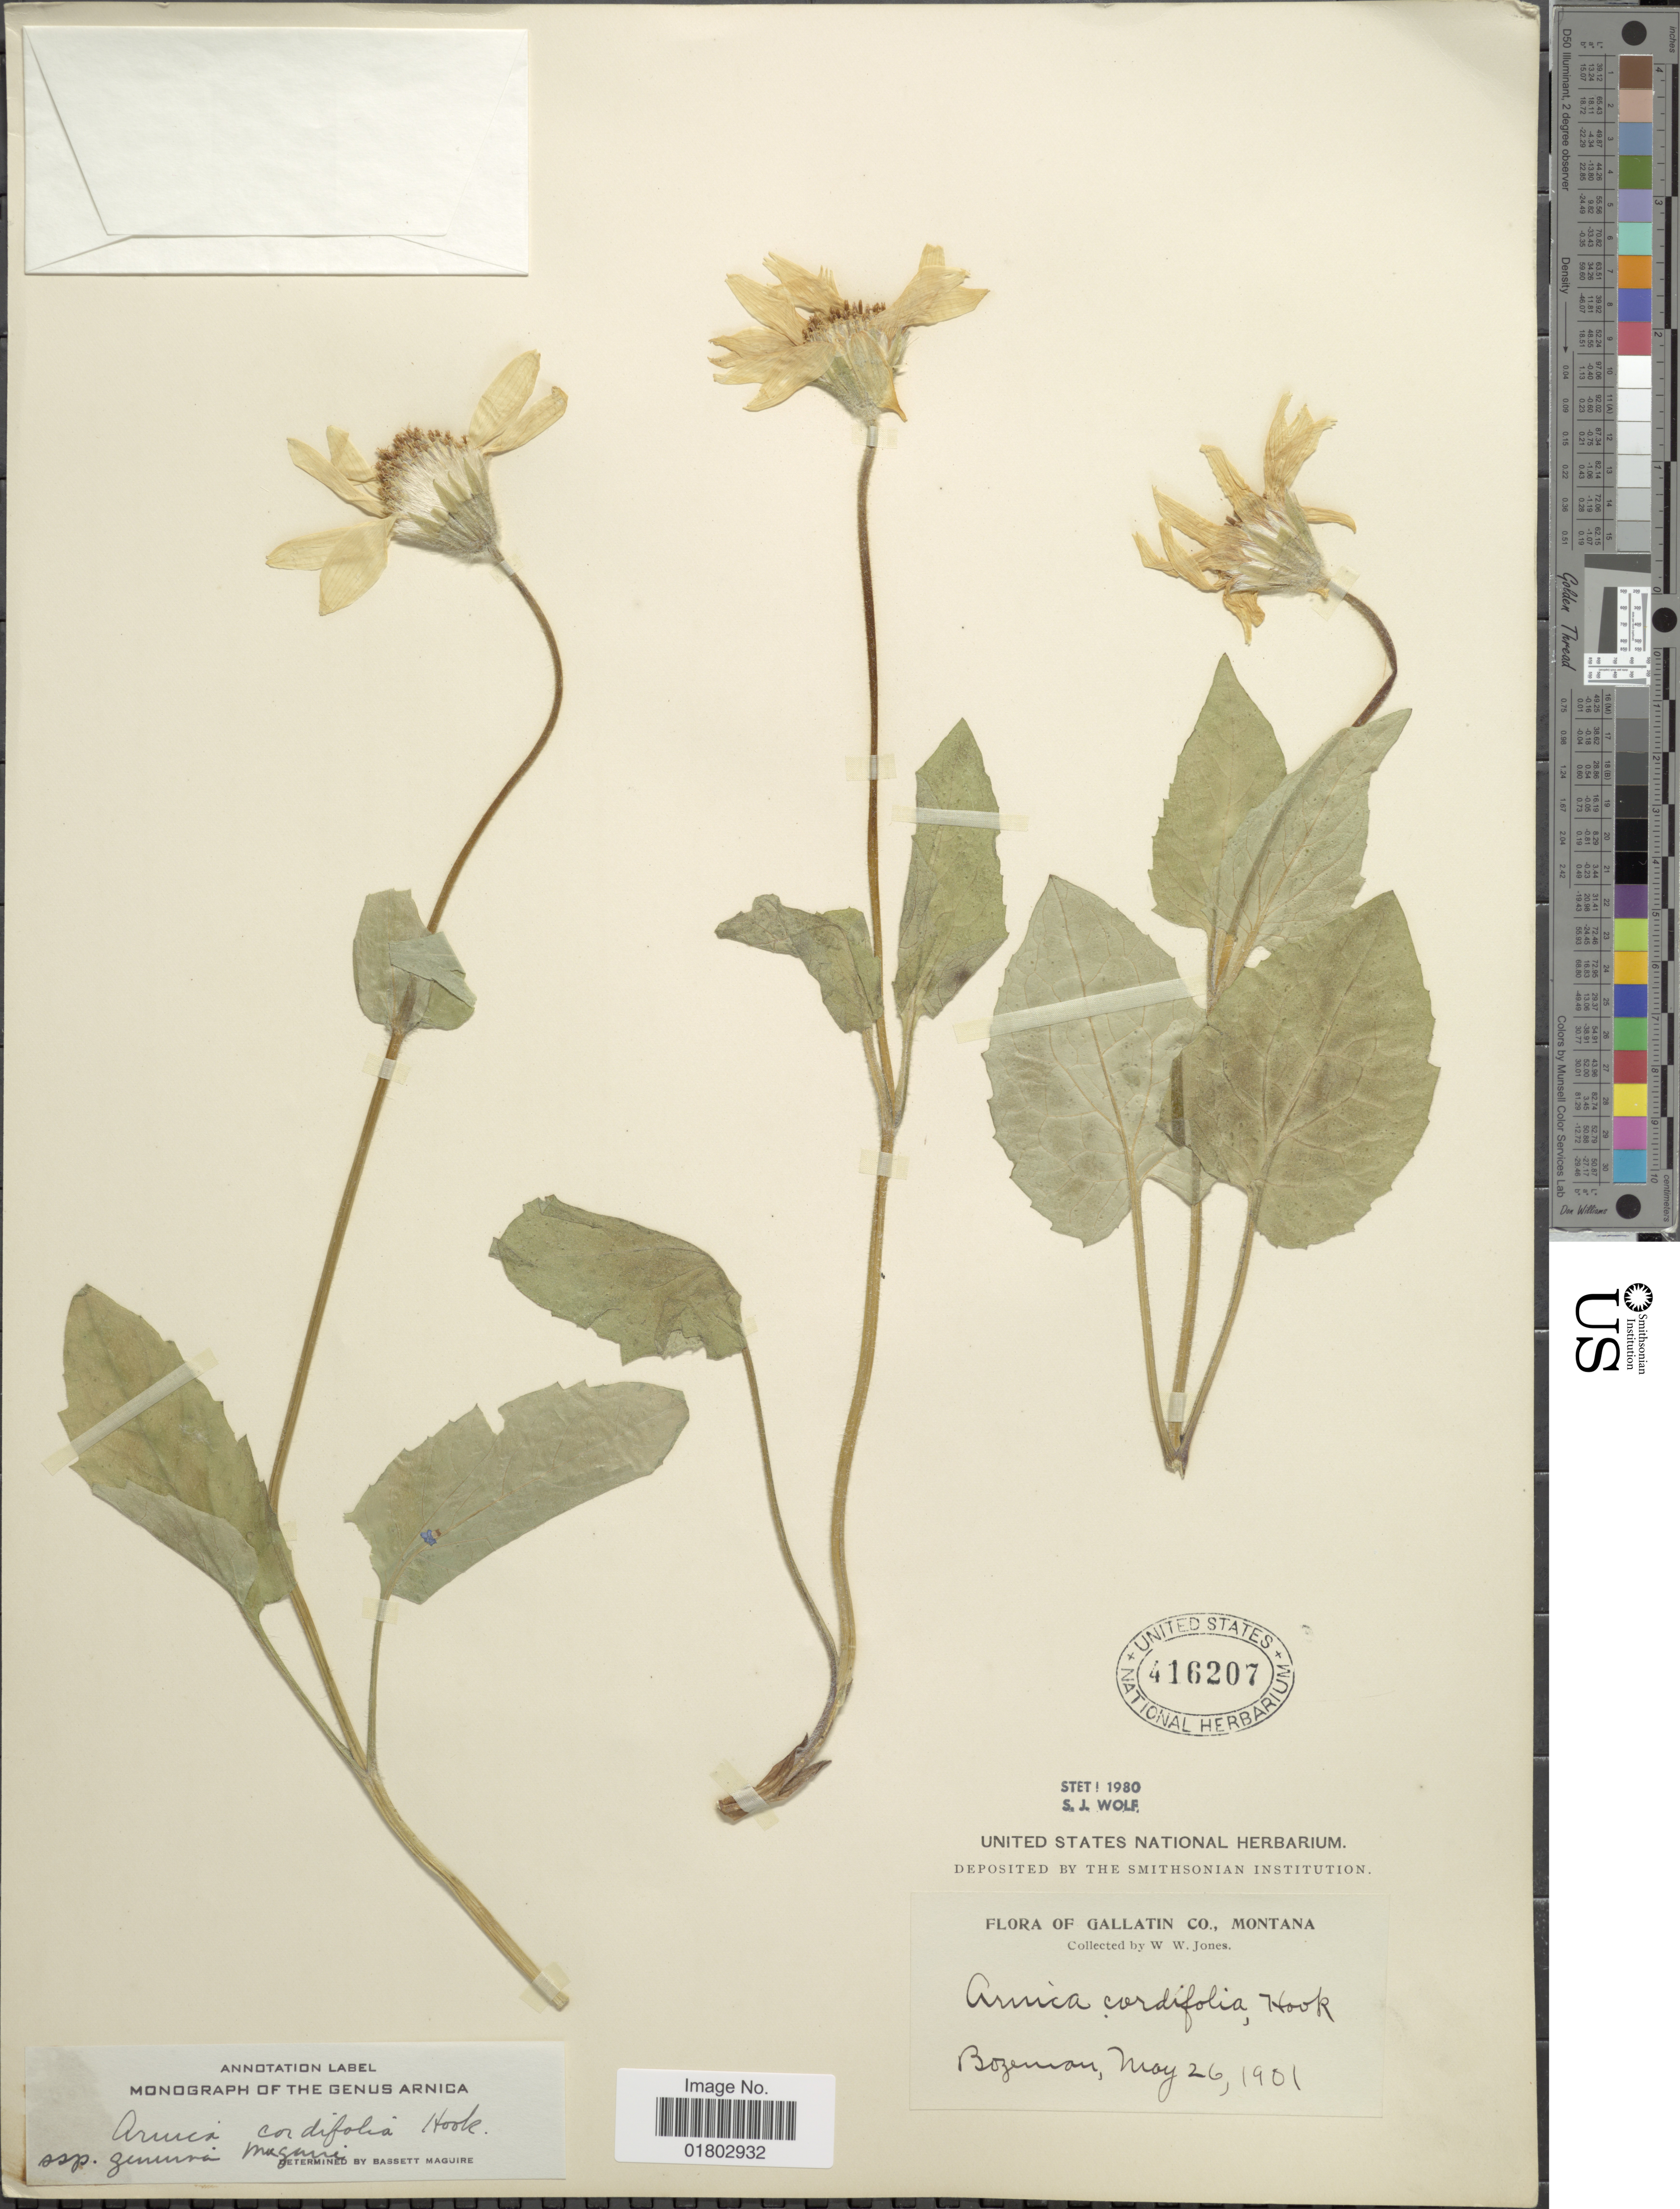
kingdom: Plantae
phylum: Tracheophyta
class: Magnoliopsida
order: Asterales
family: Asteraceae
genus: Arnica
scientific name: Arnica cordifolia subsp. genuina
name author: Maguire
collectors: W. W. Jones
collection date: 1901-05-26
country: United States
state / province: Montana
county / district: Gallatin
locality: Bozeman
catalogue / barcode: US 416207